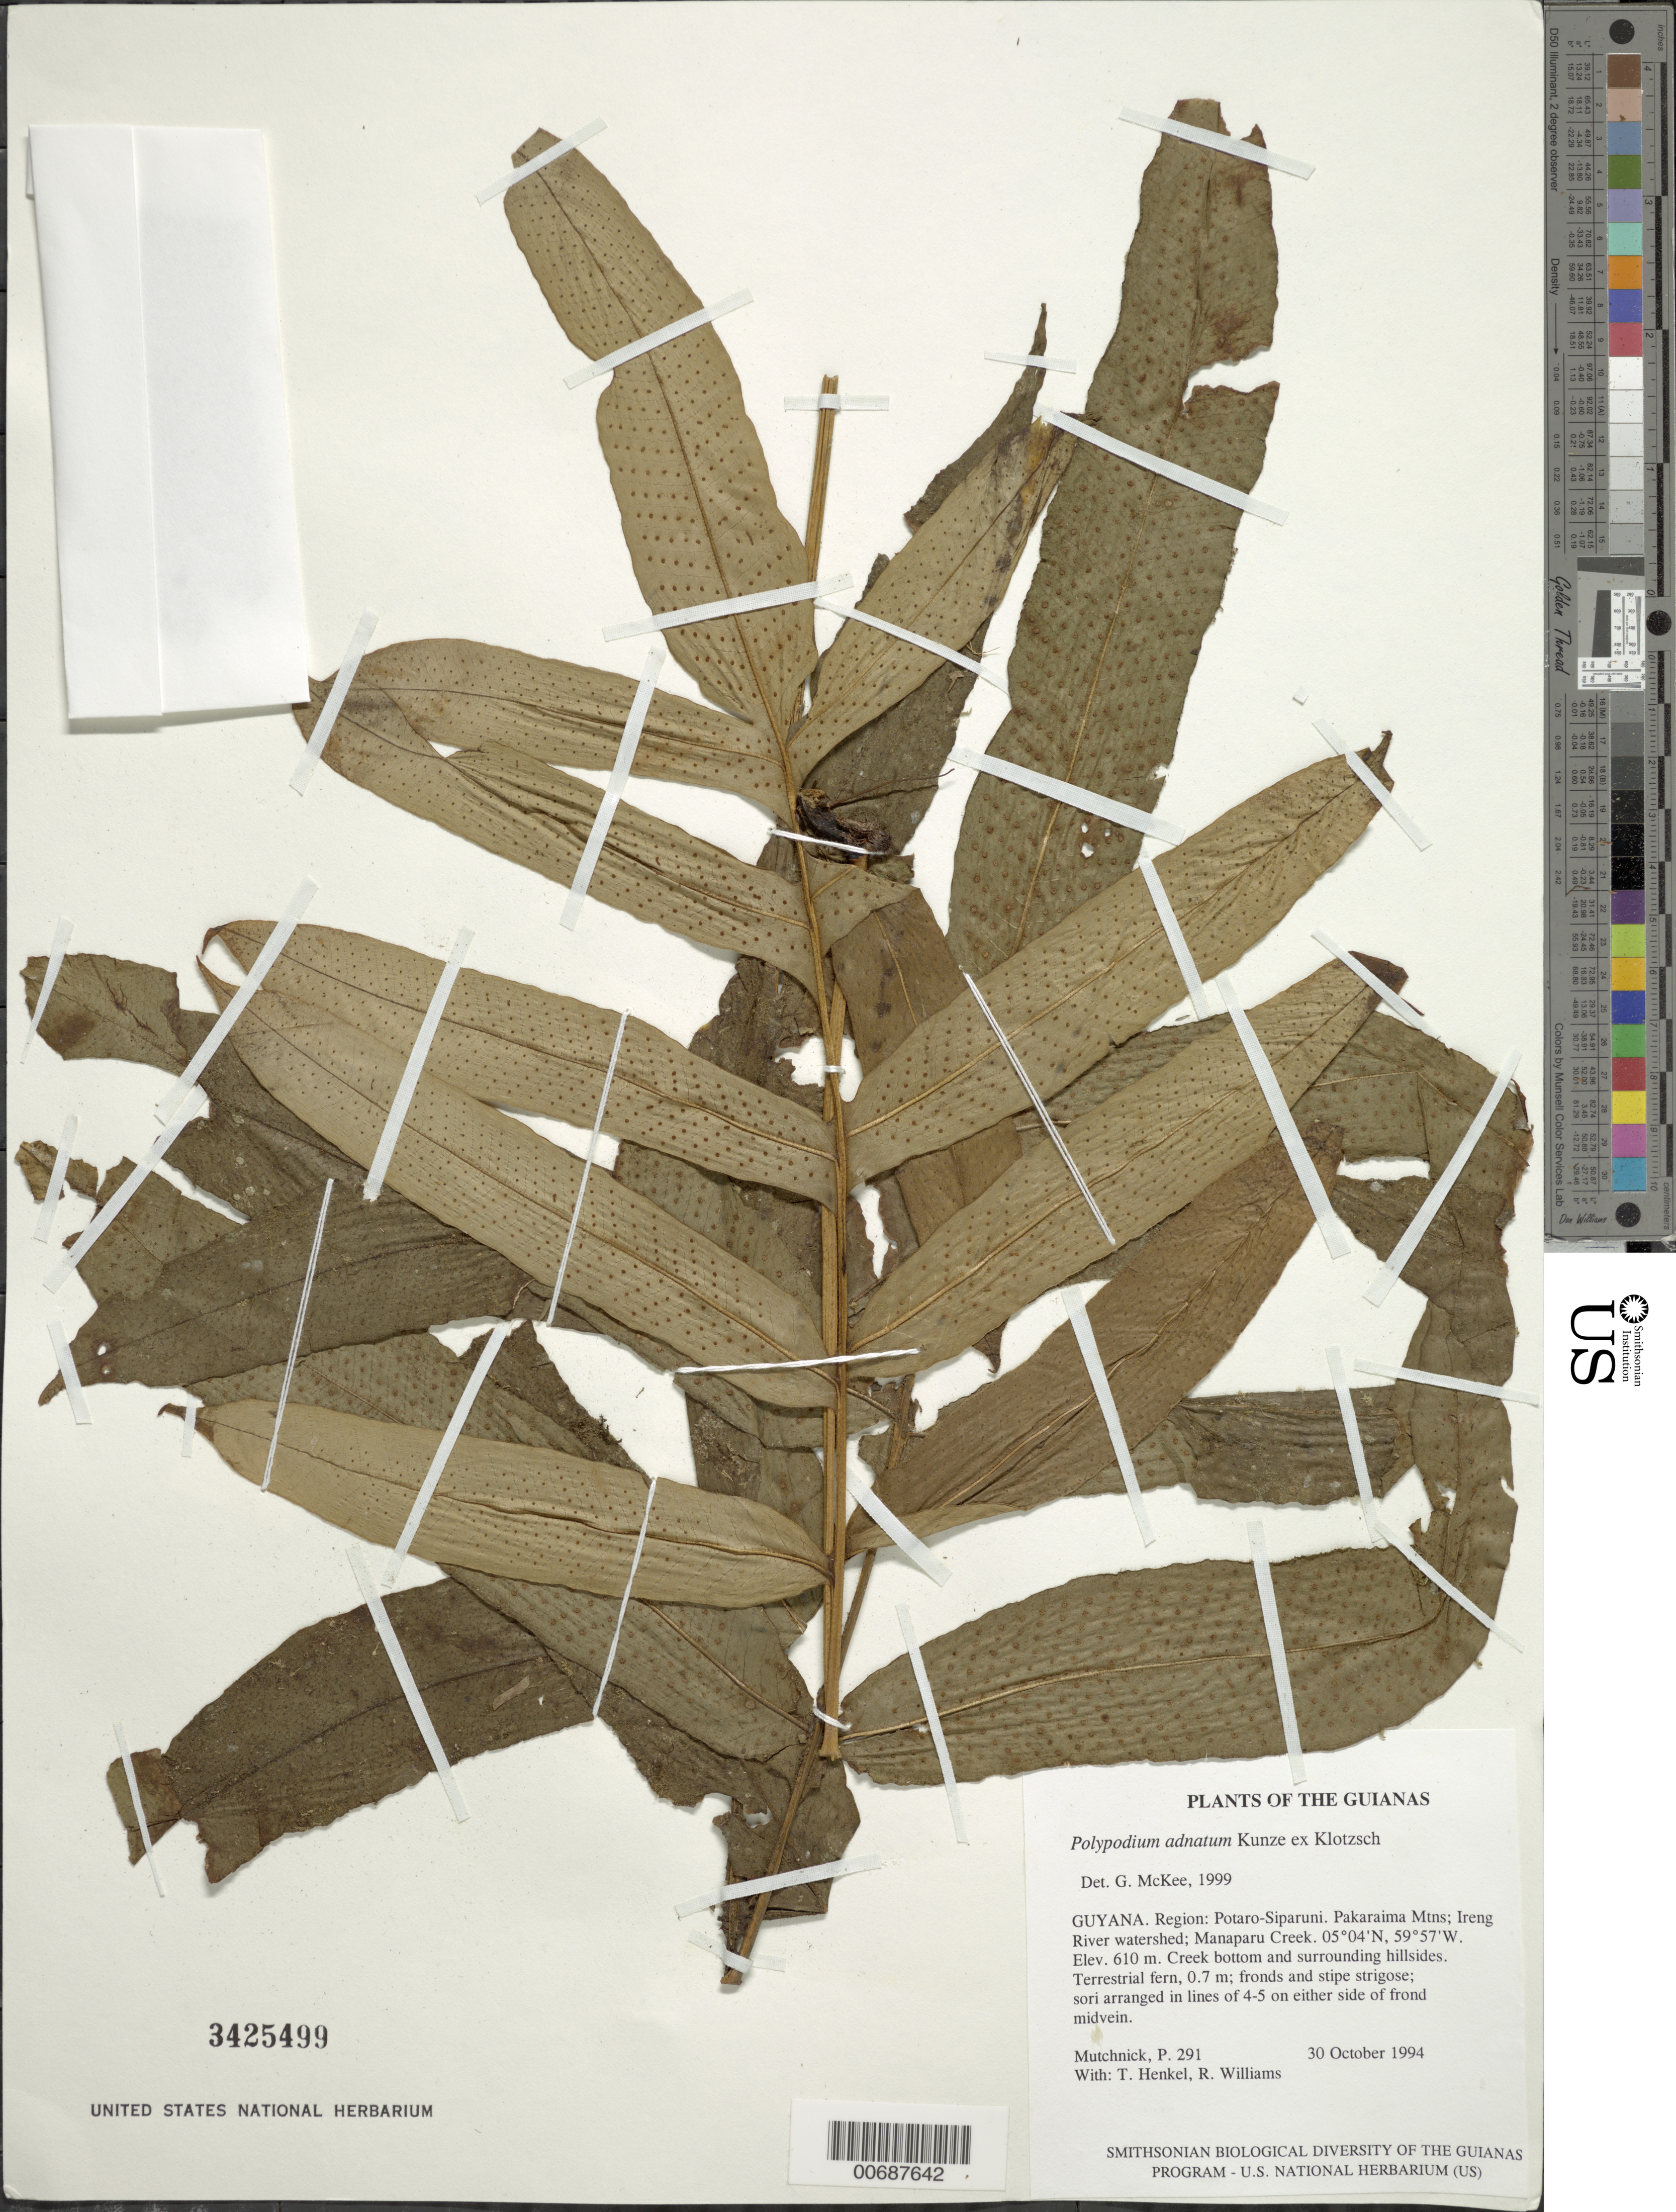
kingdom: Plantae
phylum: Tracheophyta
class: Polypodiopsida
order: Polypodiales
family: Polypodiaceae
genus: Serpocaulon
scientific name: Serpocaulon adnatum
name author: (Kunze ex Klotzsch) A.R. Sm.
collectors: P. Mutchnick, T. Henkel & R. Williams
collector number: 291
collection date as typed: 30 October 1994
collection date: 1994-10-30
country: Guyana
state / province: Potaro-Siparuni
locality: Pakaraima Mtns; Ireng River watershed; Manaparu Creek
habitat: Creek bottom and surrounding hillsides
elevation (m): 610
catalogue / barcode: US 3425499